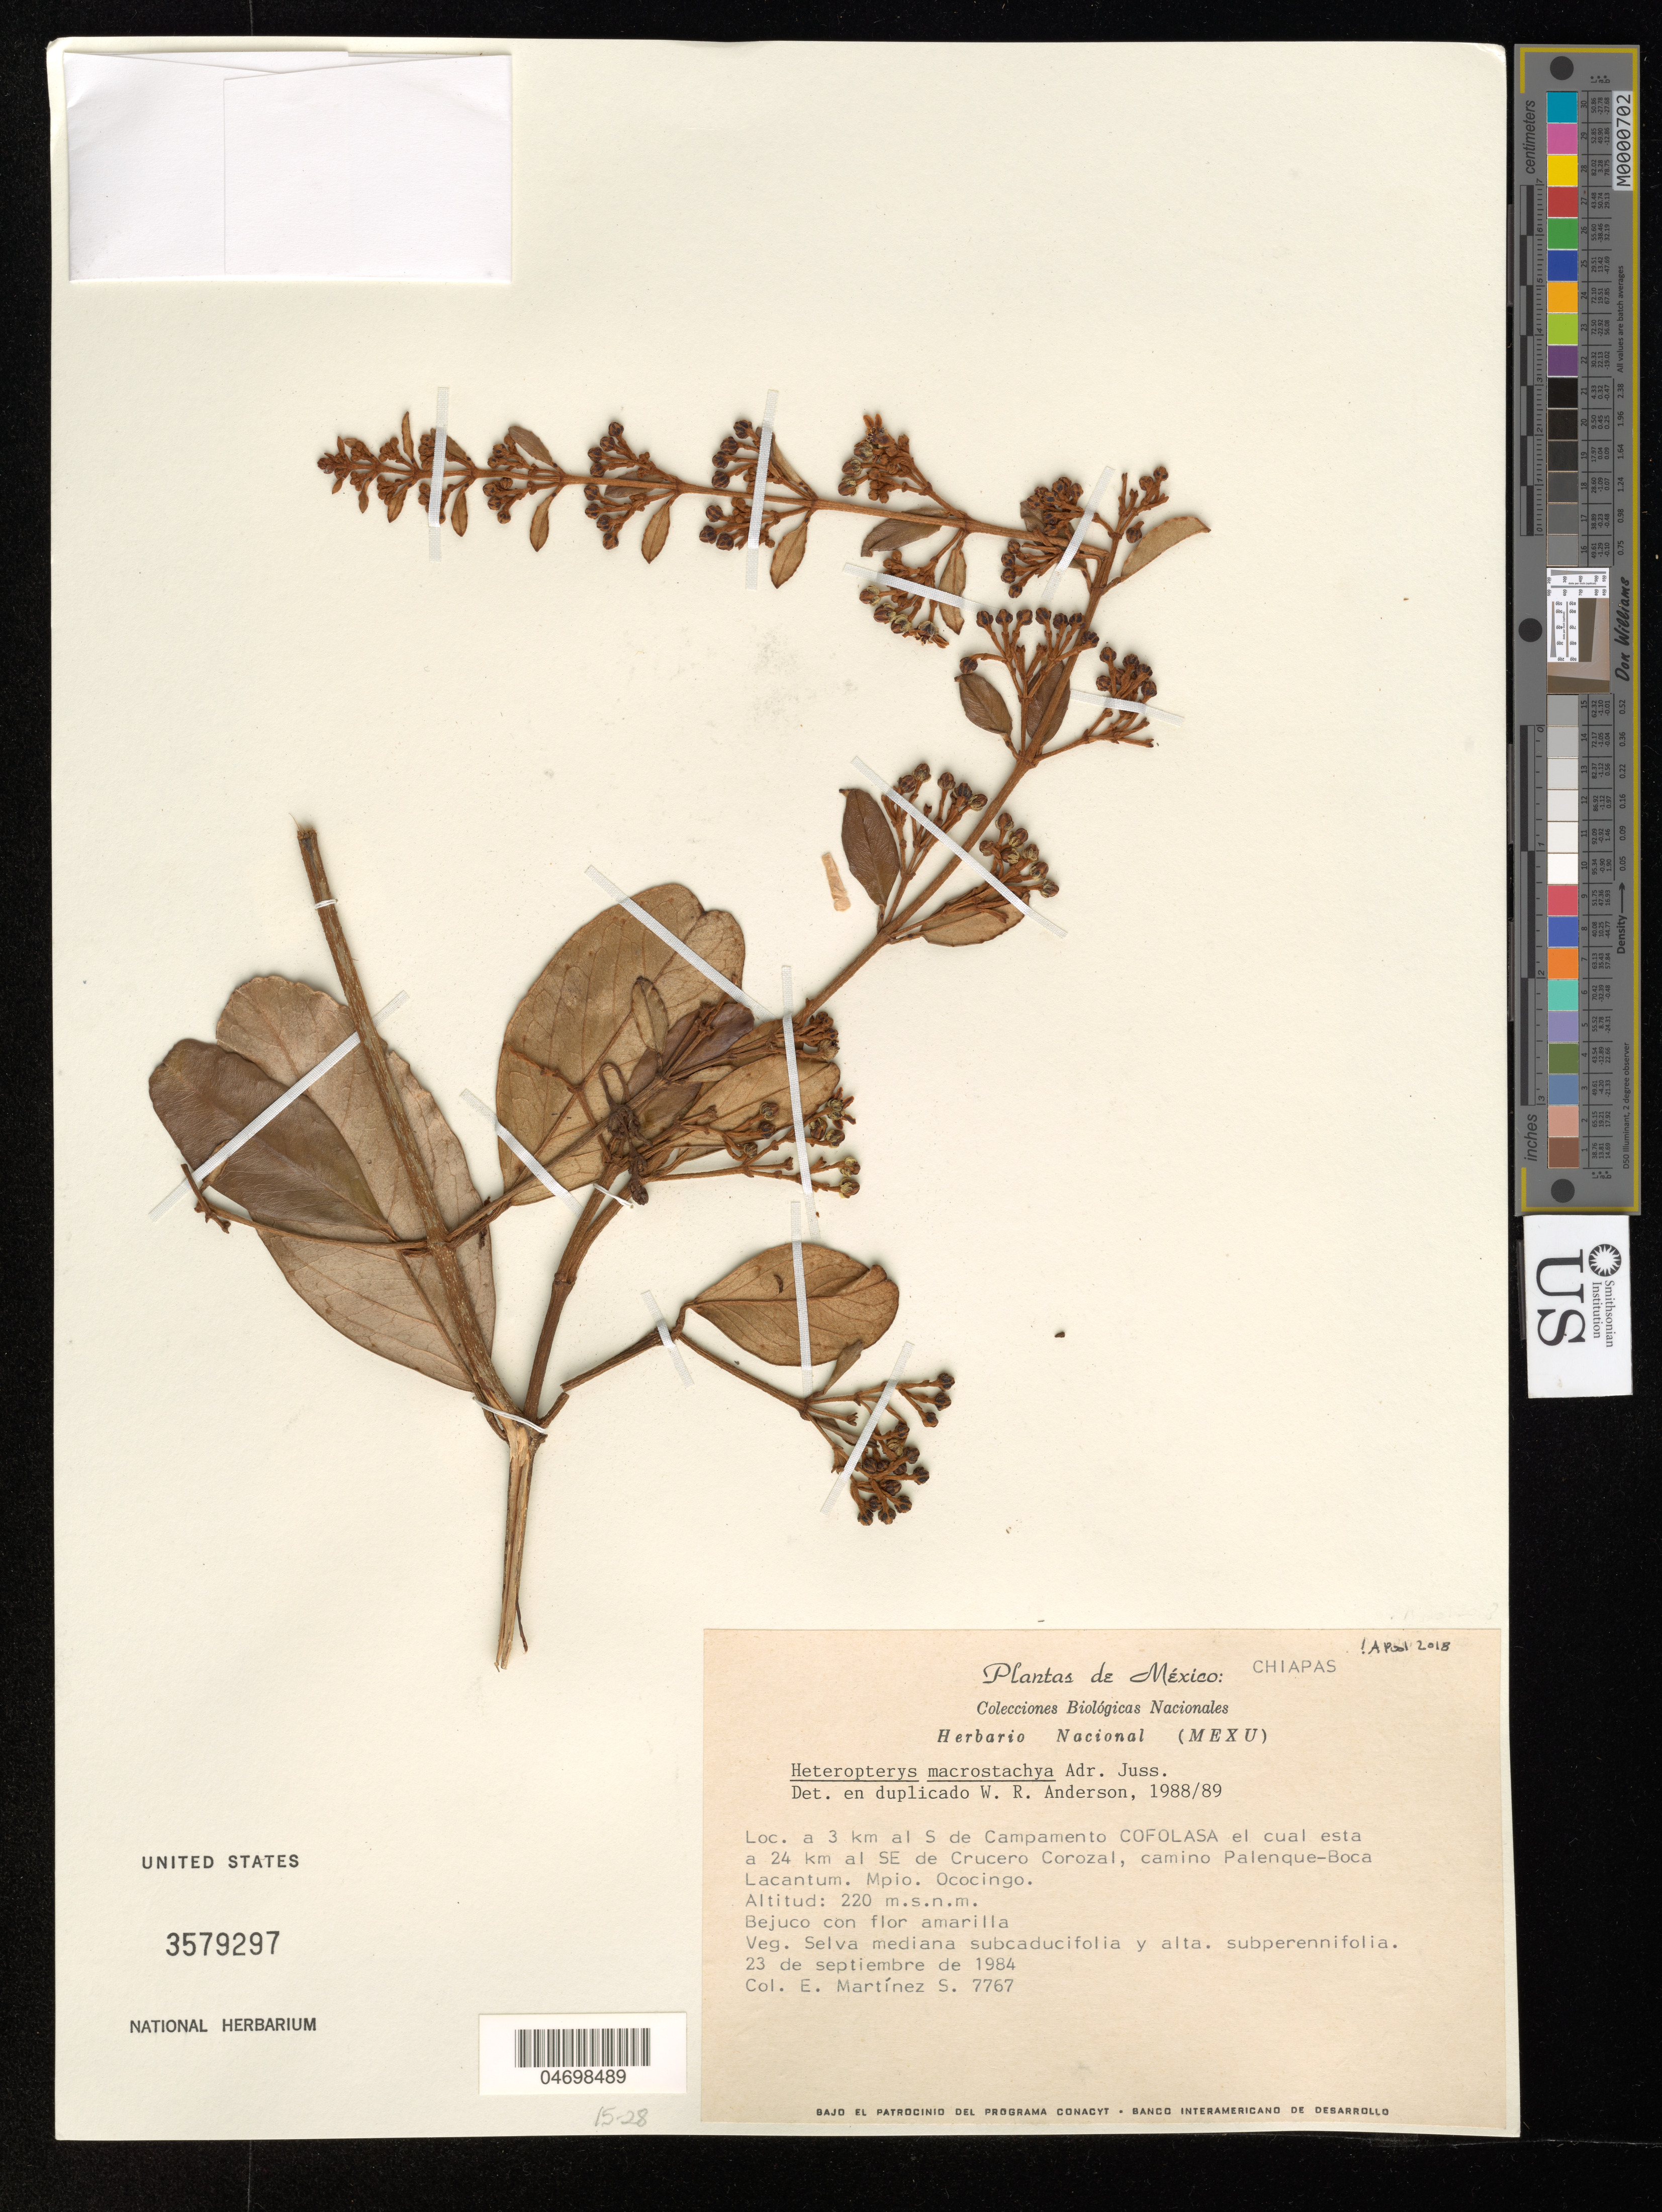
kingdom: Plantae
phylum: Tracheophyta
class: Magnoliopsida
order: Malpighiales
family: Malpighiaceae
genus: Heteropterys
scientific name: Heteropterys macrostachya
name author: A. Juss.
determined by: Pool, A., (MO), Missouri Botanical Garden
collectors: E. M. Martínez S.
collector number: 7767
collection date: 1984-09-23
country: Mexico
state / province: Chiapas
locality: A 3 km al S de Campamento COFOLASA el cual esta a 24 km al SE de Crucero Corozal, camino Palenque-Boca Lacantum. Mpio. Ococingo.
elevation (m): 220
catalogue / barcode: US 3579297